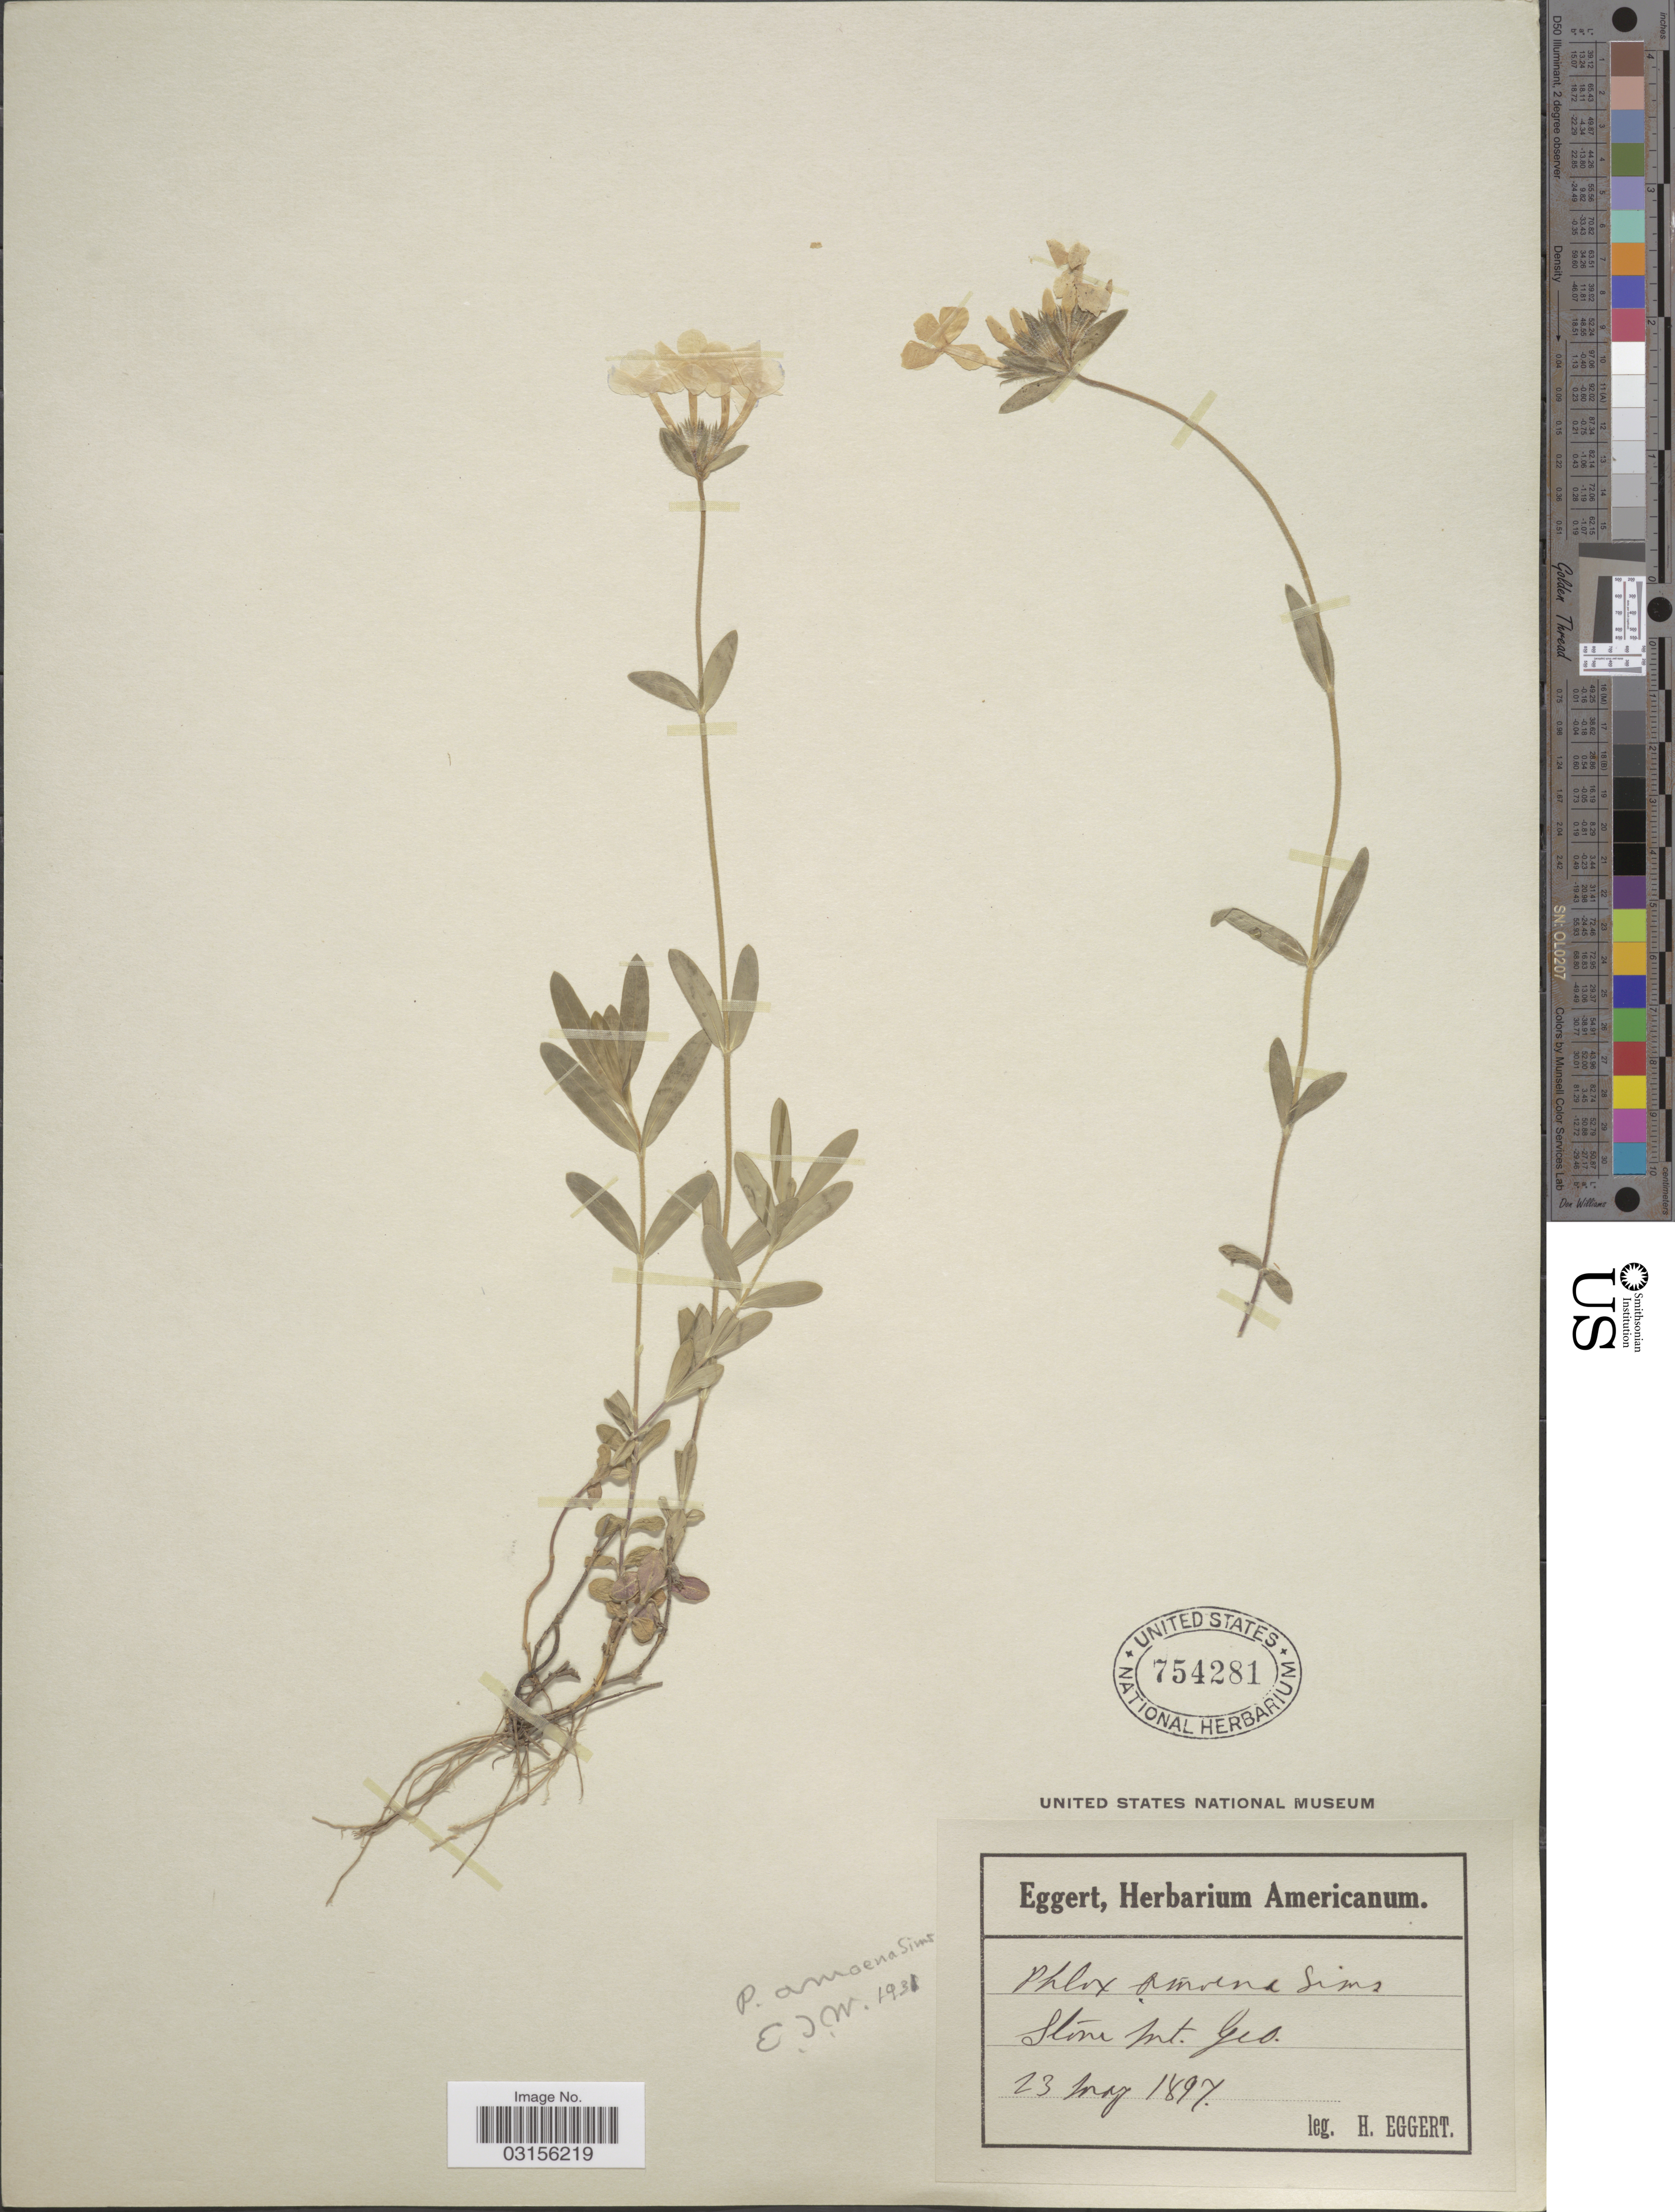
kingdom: Plantae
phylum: Tracheophyta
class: Magnoliopsida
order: Ericales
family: Polemoniaceae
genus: Phlox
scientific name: Phlox amoena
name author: Sims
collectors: H. Eggert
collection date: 1897-05-23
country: United States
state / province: Georgia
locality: Stone Mt.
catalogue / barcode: US 754281